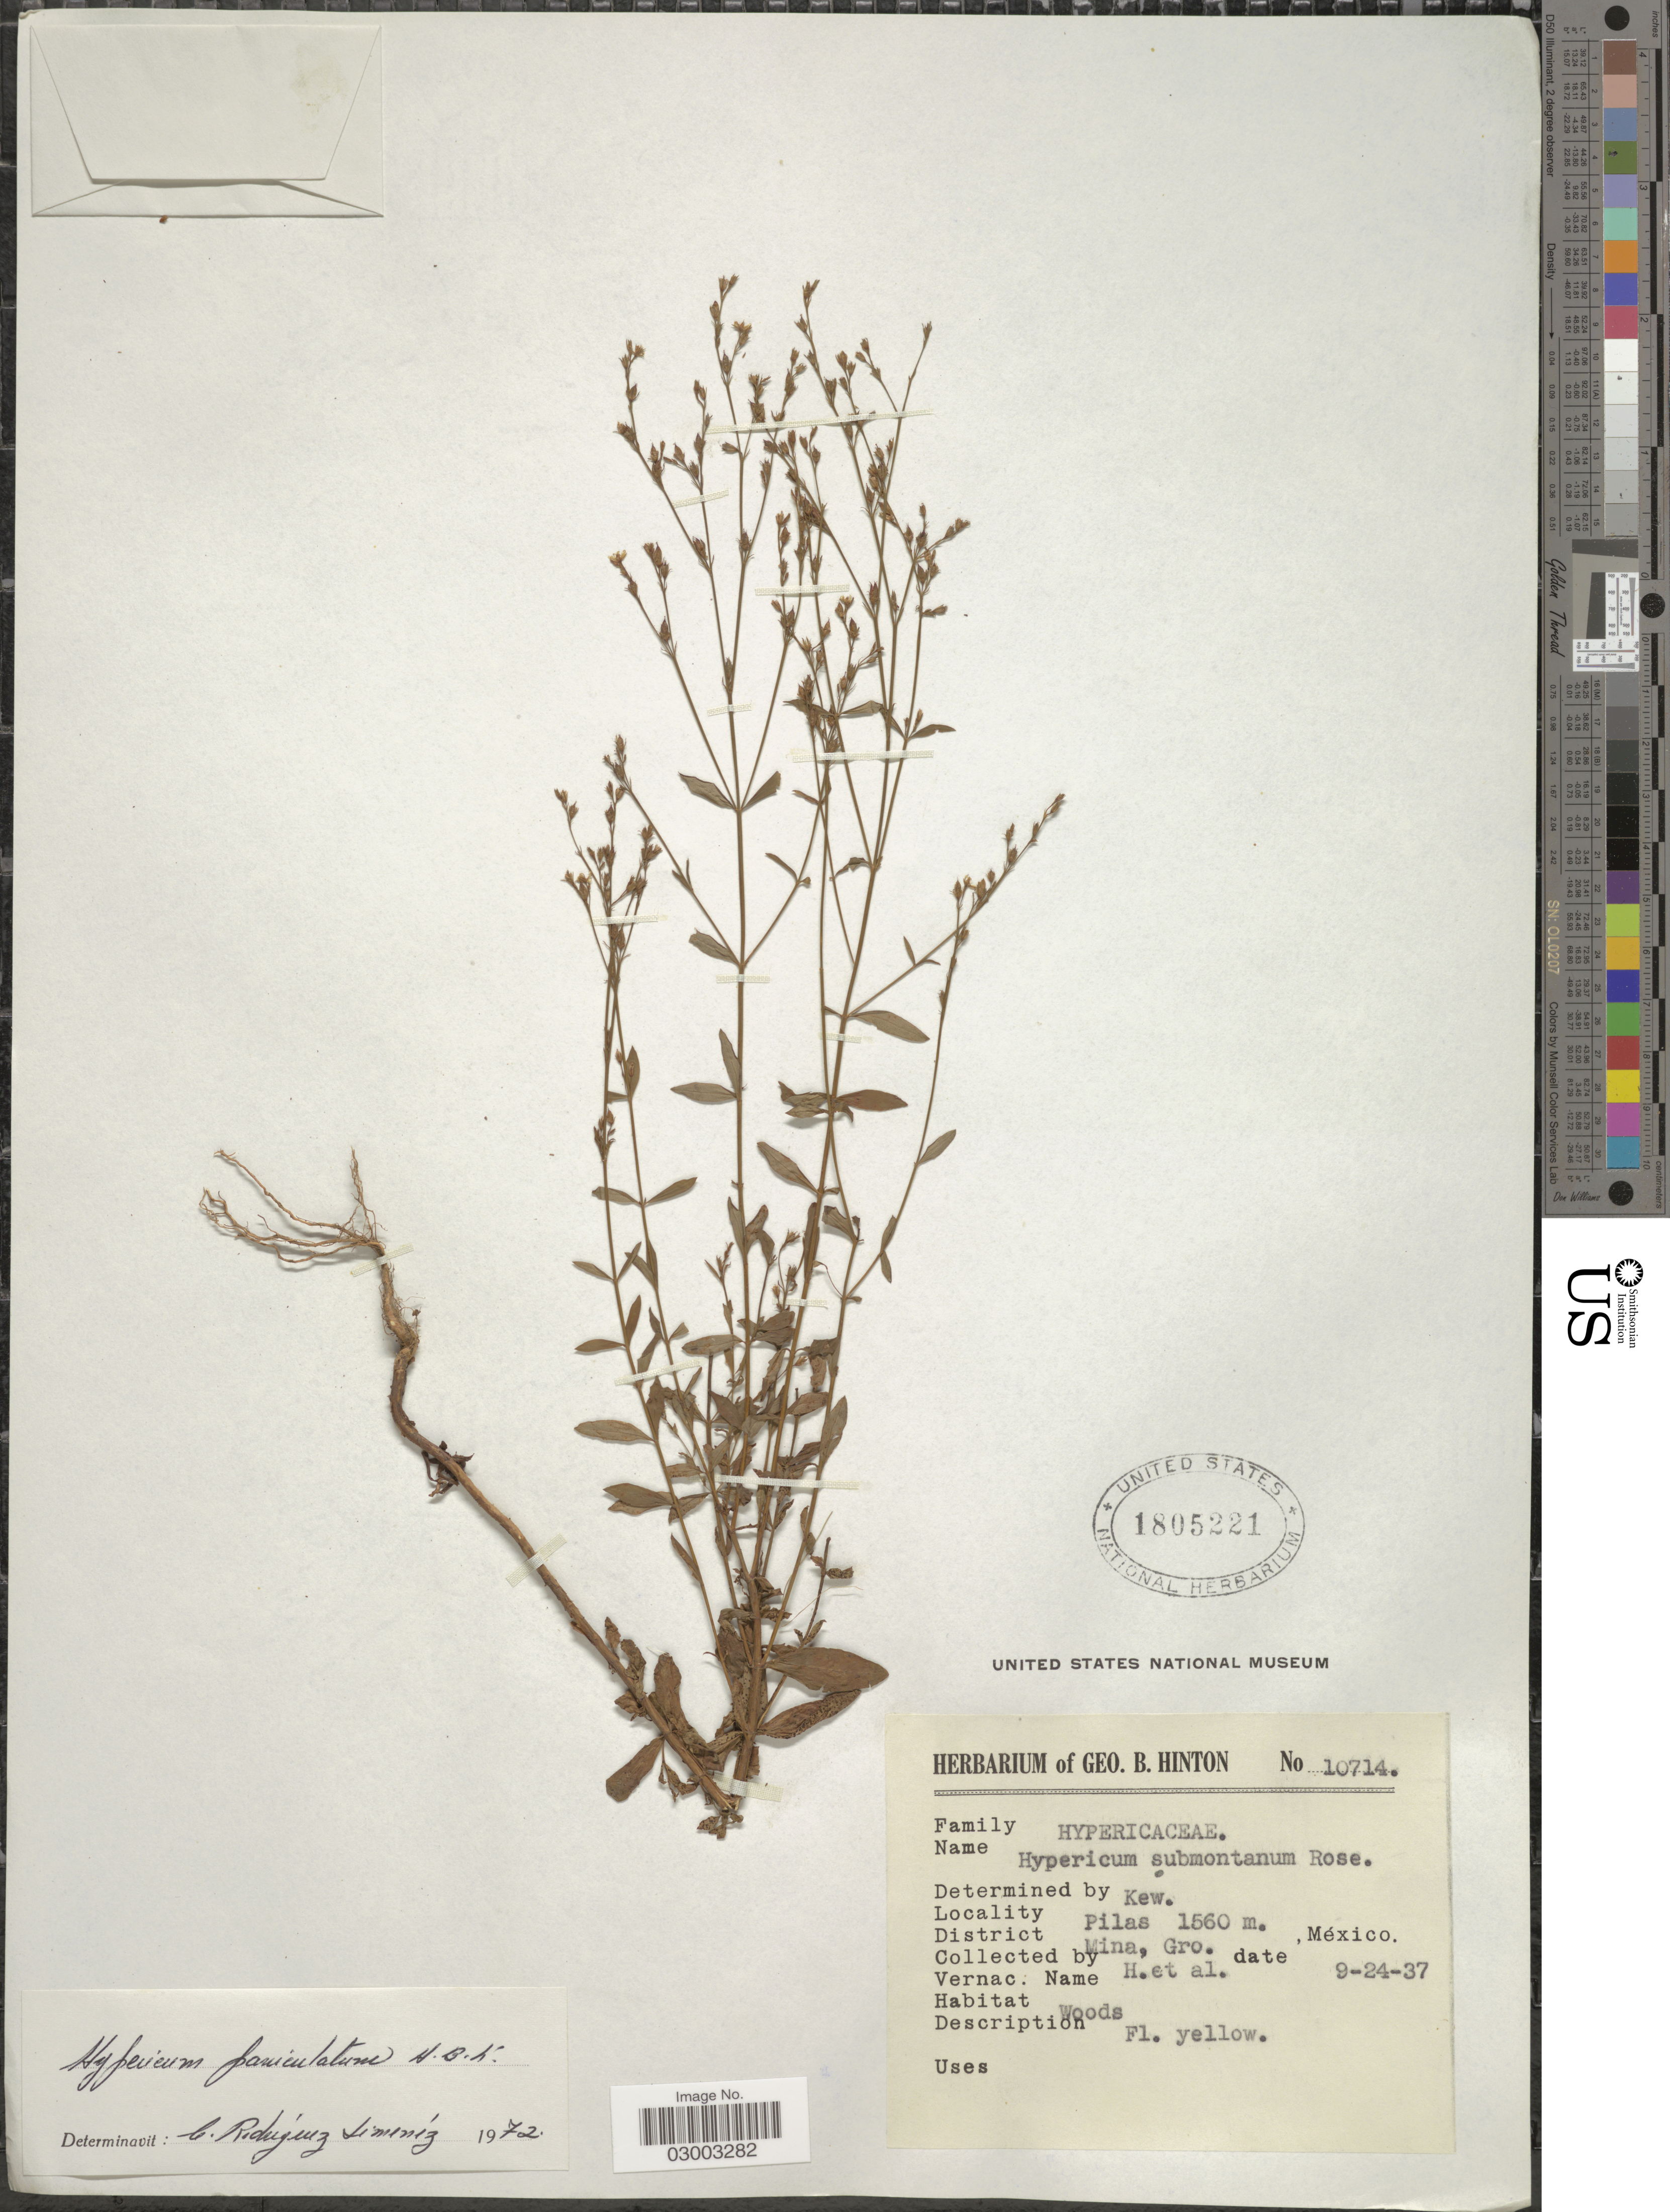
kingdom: Plantae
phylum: Tracheophyta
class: Magnoliopsida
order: Malpighiales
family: Hypericaceae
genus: Hypericum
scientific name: Hypericum philonotis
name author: Schltdl. & Cham.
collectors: G. B. Hinton & et al.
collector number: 10714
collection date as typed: Transcribed d/m/y: 24/9/37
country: Mexico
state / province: Guerrero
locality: Pilas. District Mina, Gro.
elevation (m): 1560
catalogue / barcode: US 1805221